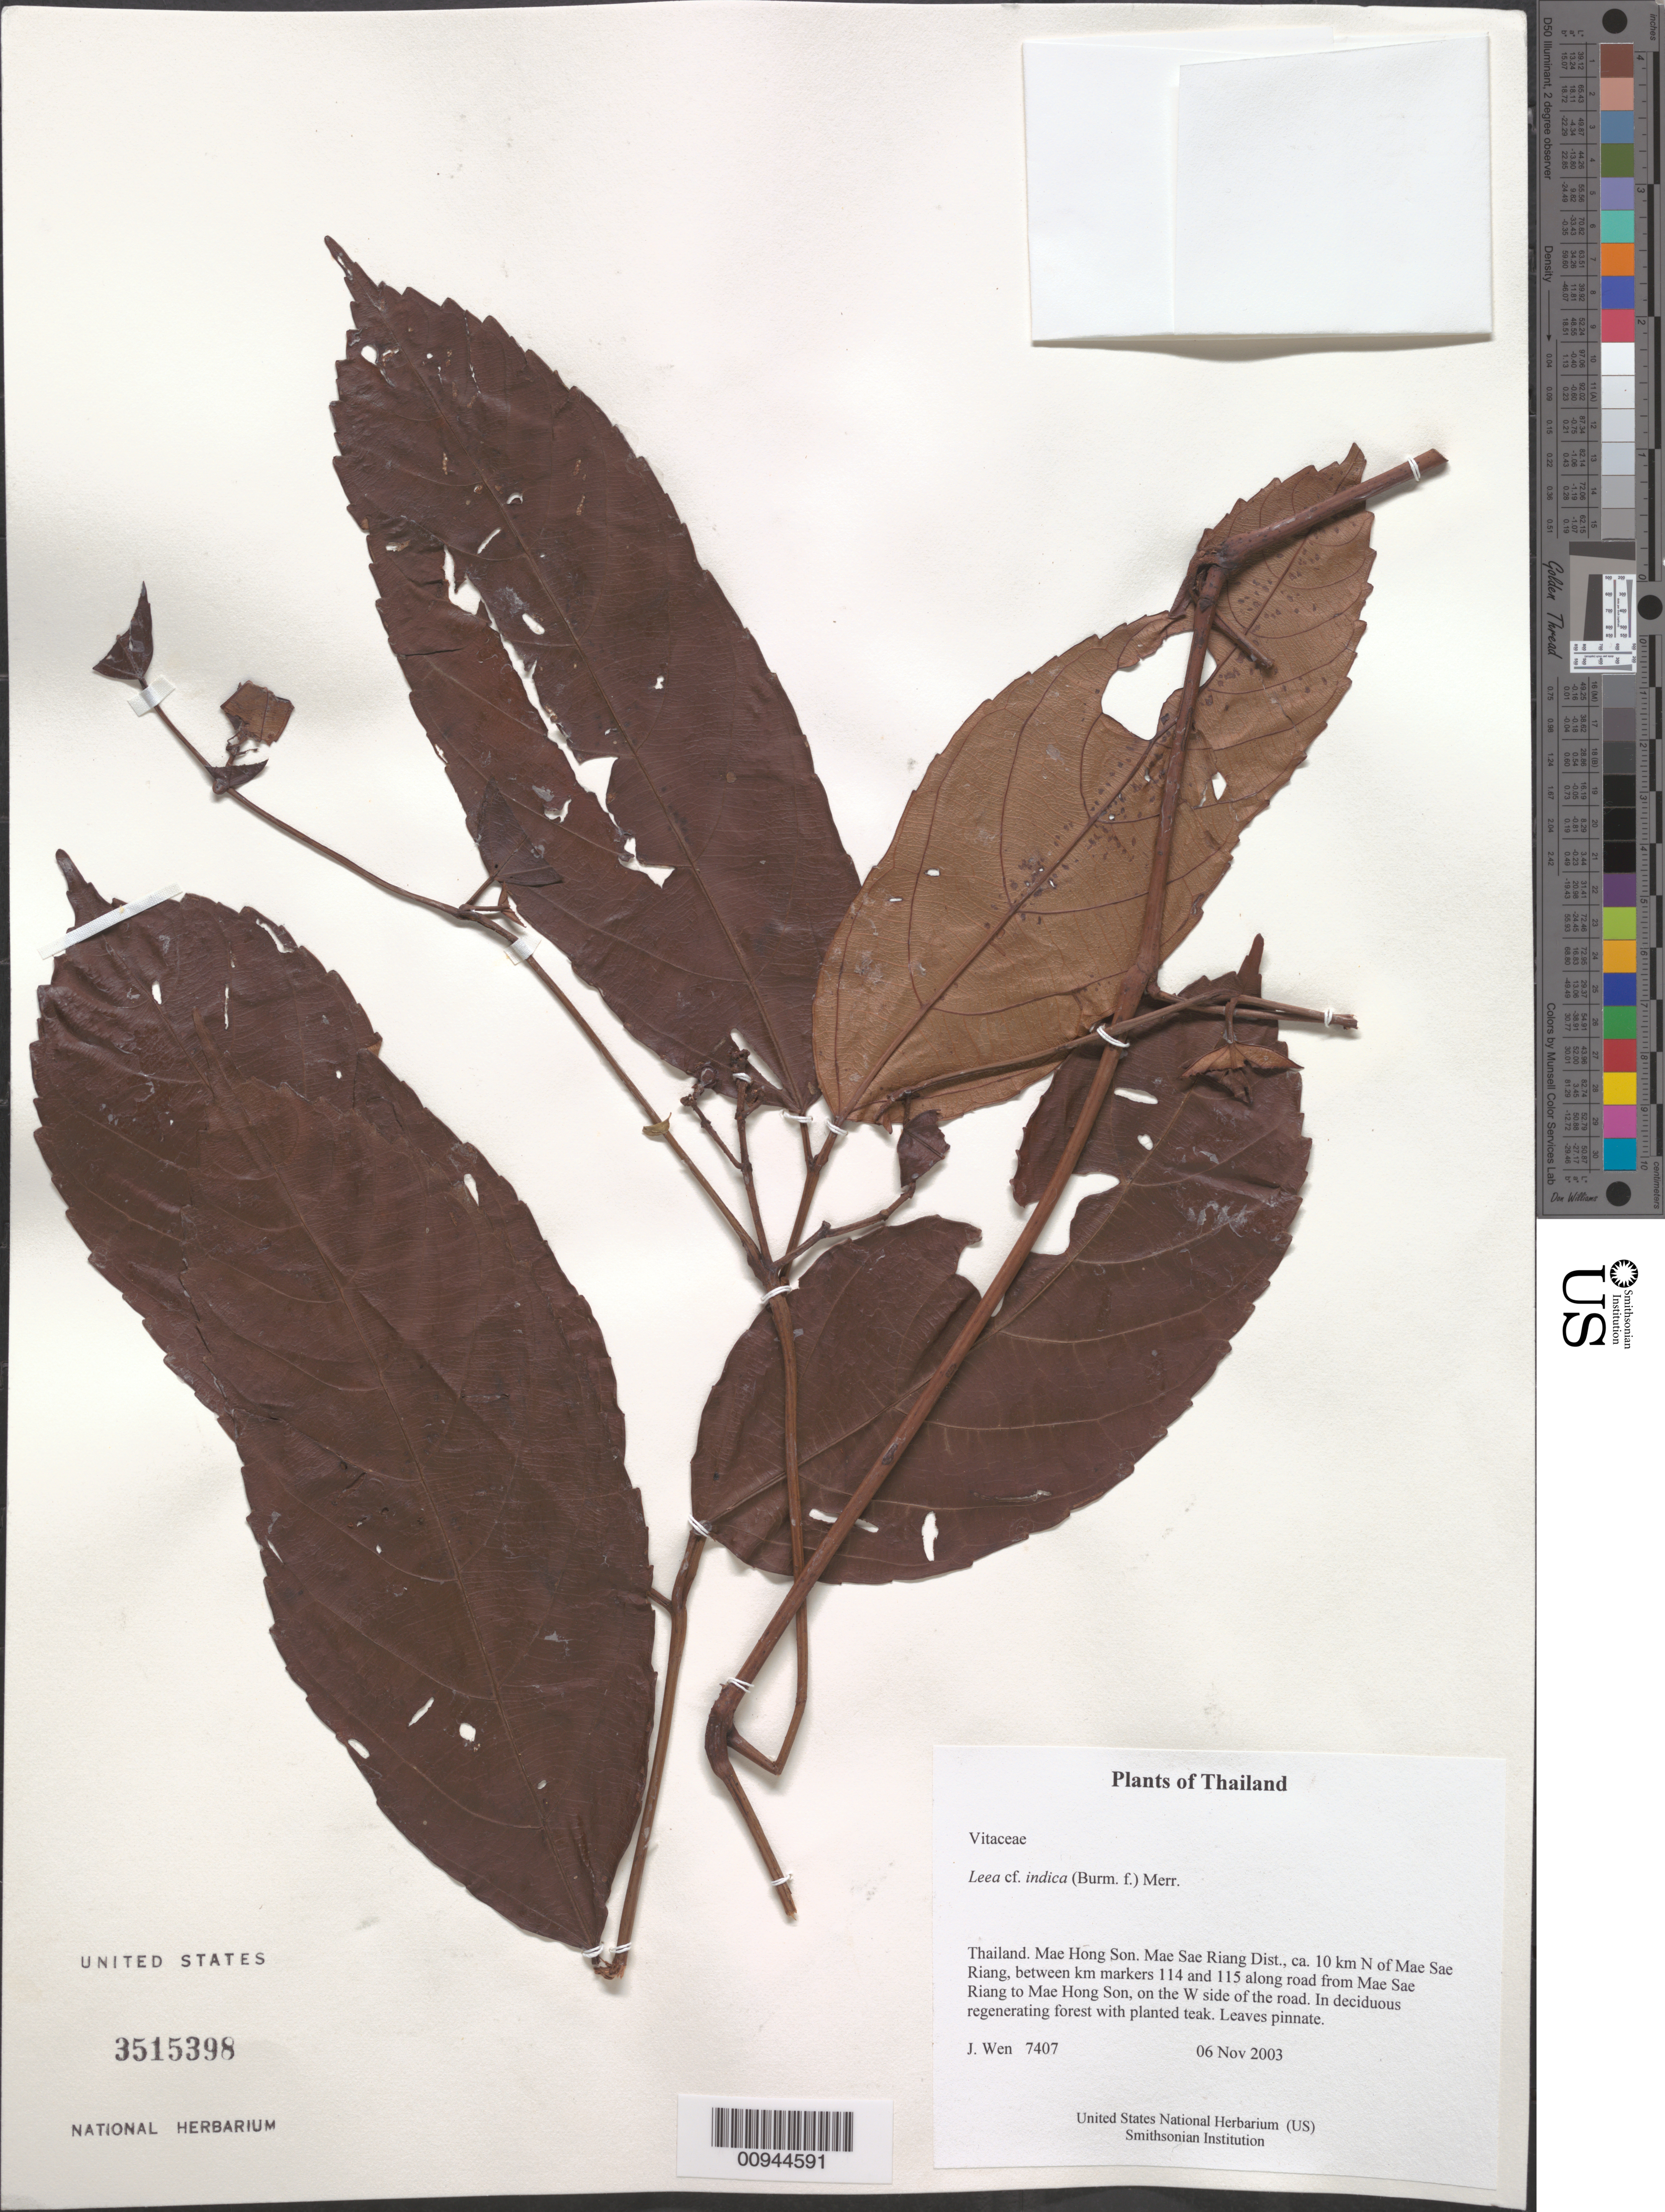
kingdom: Plantae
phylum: Tracheophyta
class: Magnoliopsida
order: Vitales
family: Vitaceae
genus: Leea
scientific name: Leea indica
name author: (Burm. f.) Merr.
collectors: J. Wen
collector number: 7407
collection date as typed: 06 Nov 2003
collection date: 2003-11-06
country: Thailand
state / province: Mae Hong Son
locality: Mae Sae Riang Dist., ca. 10 km N of Mae Sae Riang, between km markers 114 and 115 along road from Mae Sae Riang to Mae Hong Son, on the W side of the road.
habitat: In deciduous regenerating forest with planted teak.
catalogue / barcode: US 3515398